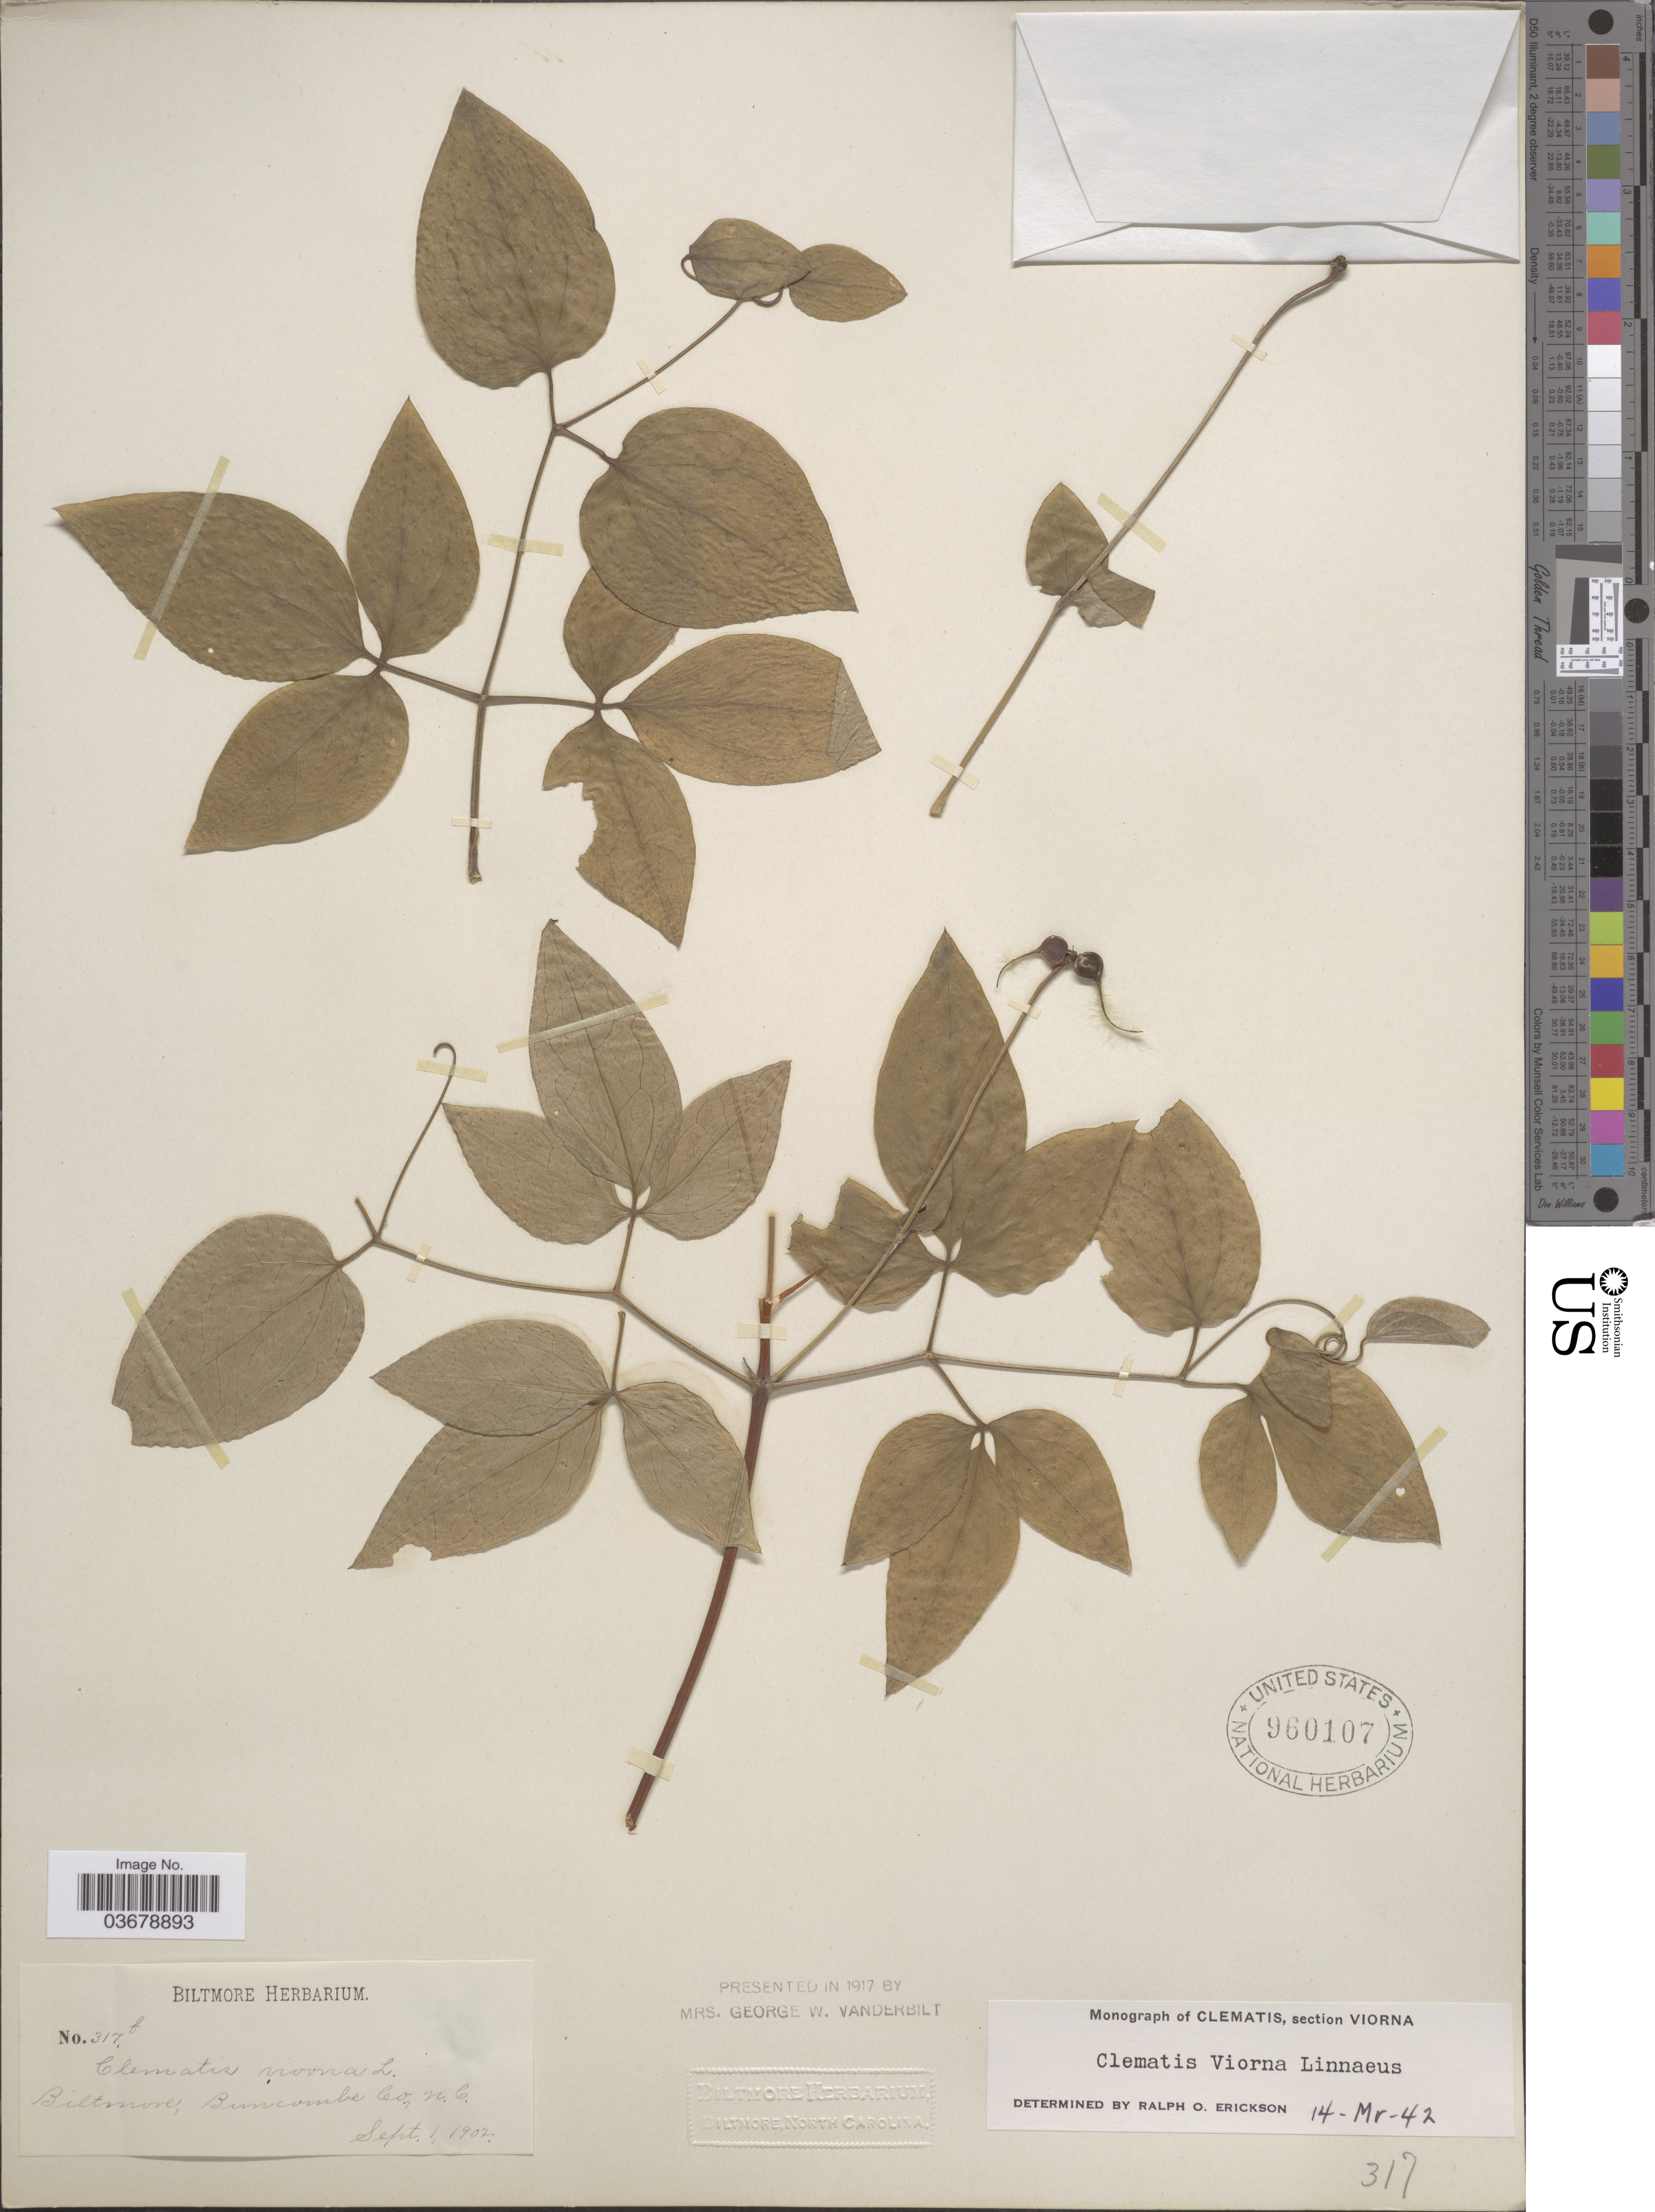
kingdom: Plantae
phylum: Tracheophyta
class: Magnoliopsida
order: Ranunculales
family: Ranunculaceae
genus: Clematis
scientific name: Clematis viorna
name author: L.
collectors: ex herb. Biltmore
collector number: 317b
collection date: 1902-09-01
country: United States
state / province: North Carolina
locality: Biltmore, Buncombe Co.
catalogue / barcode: US 960107